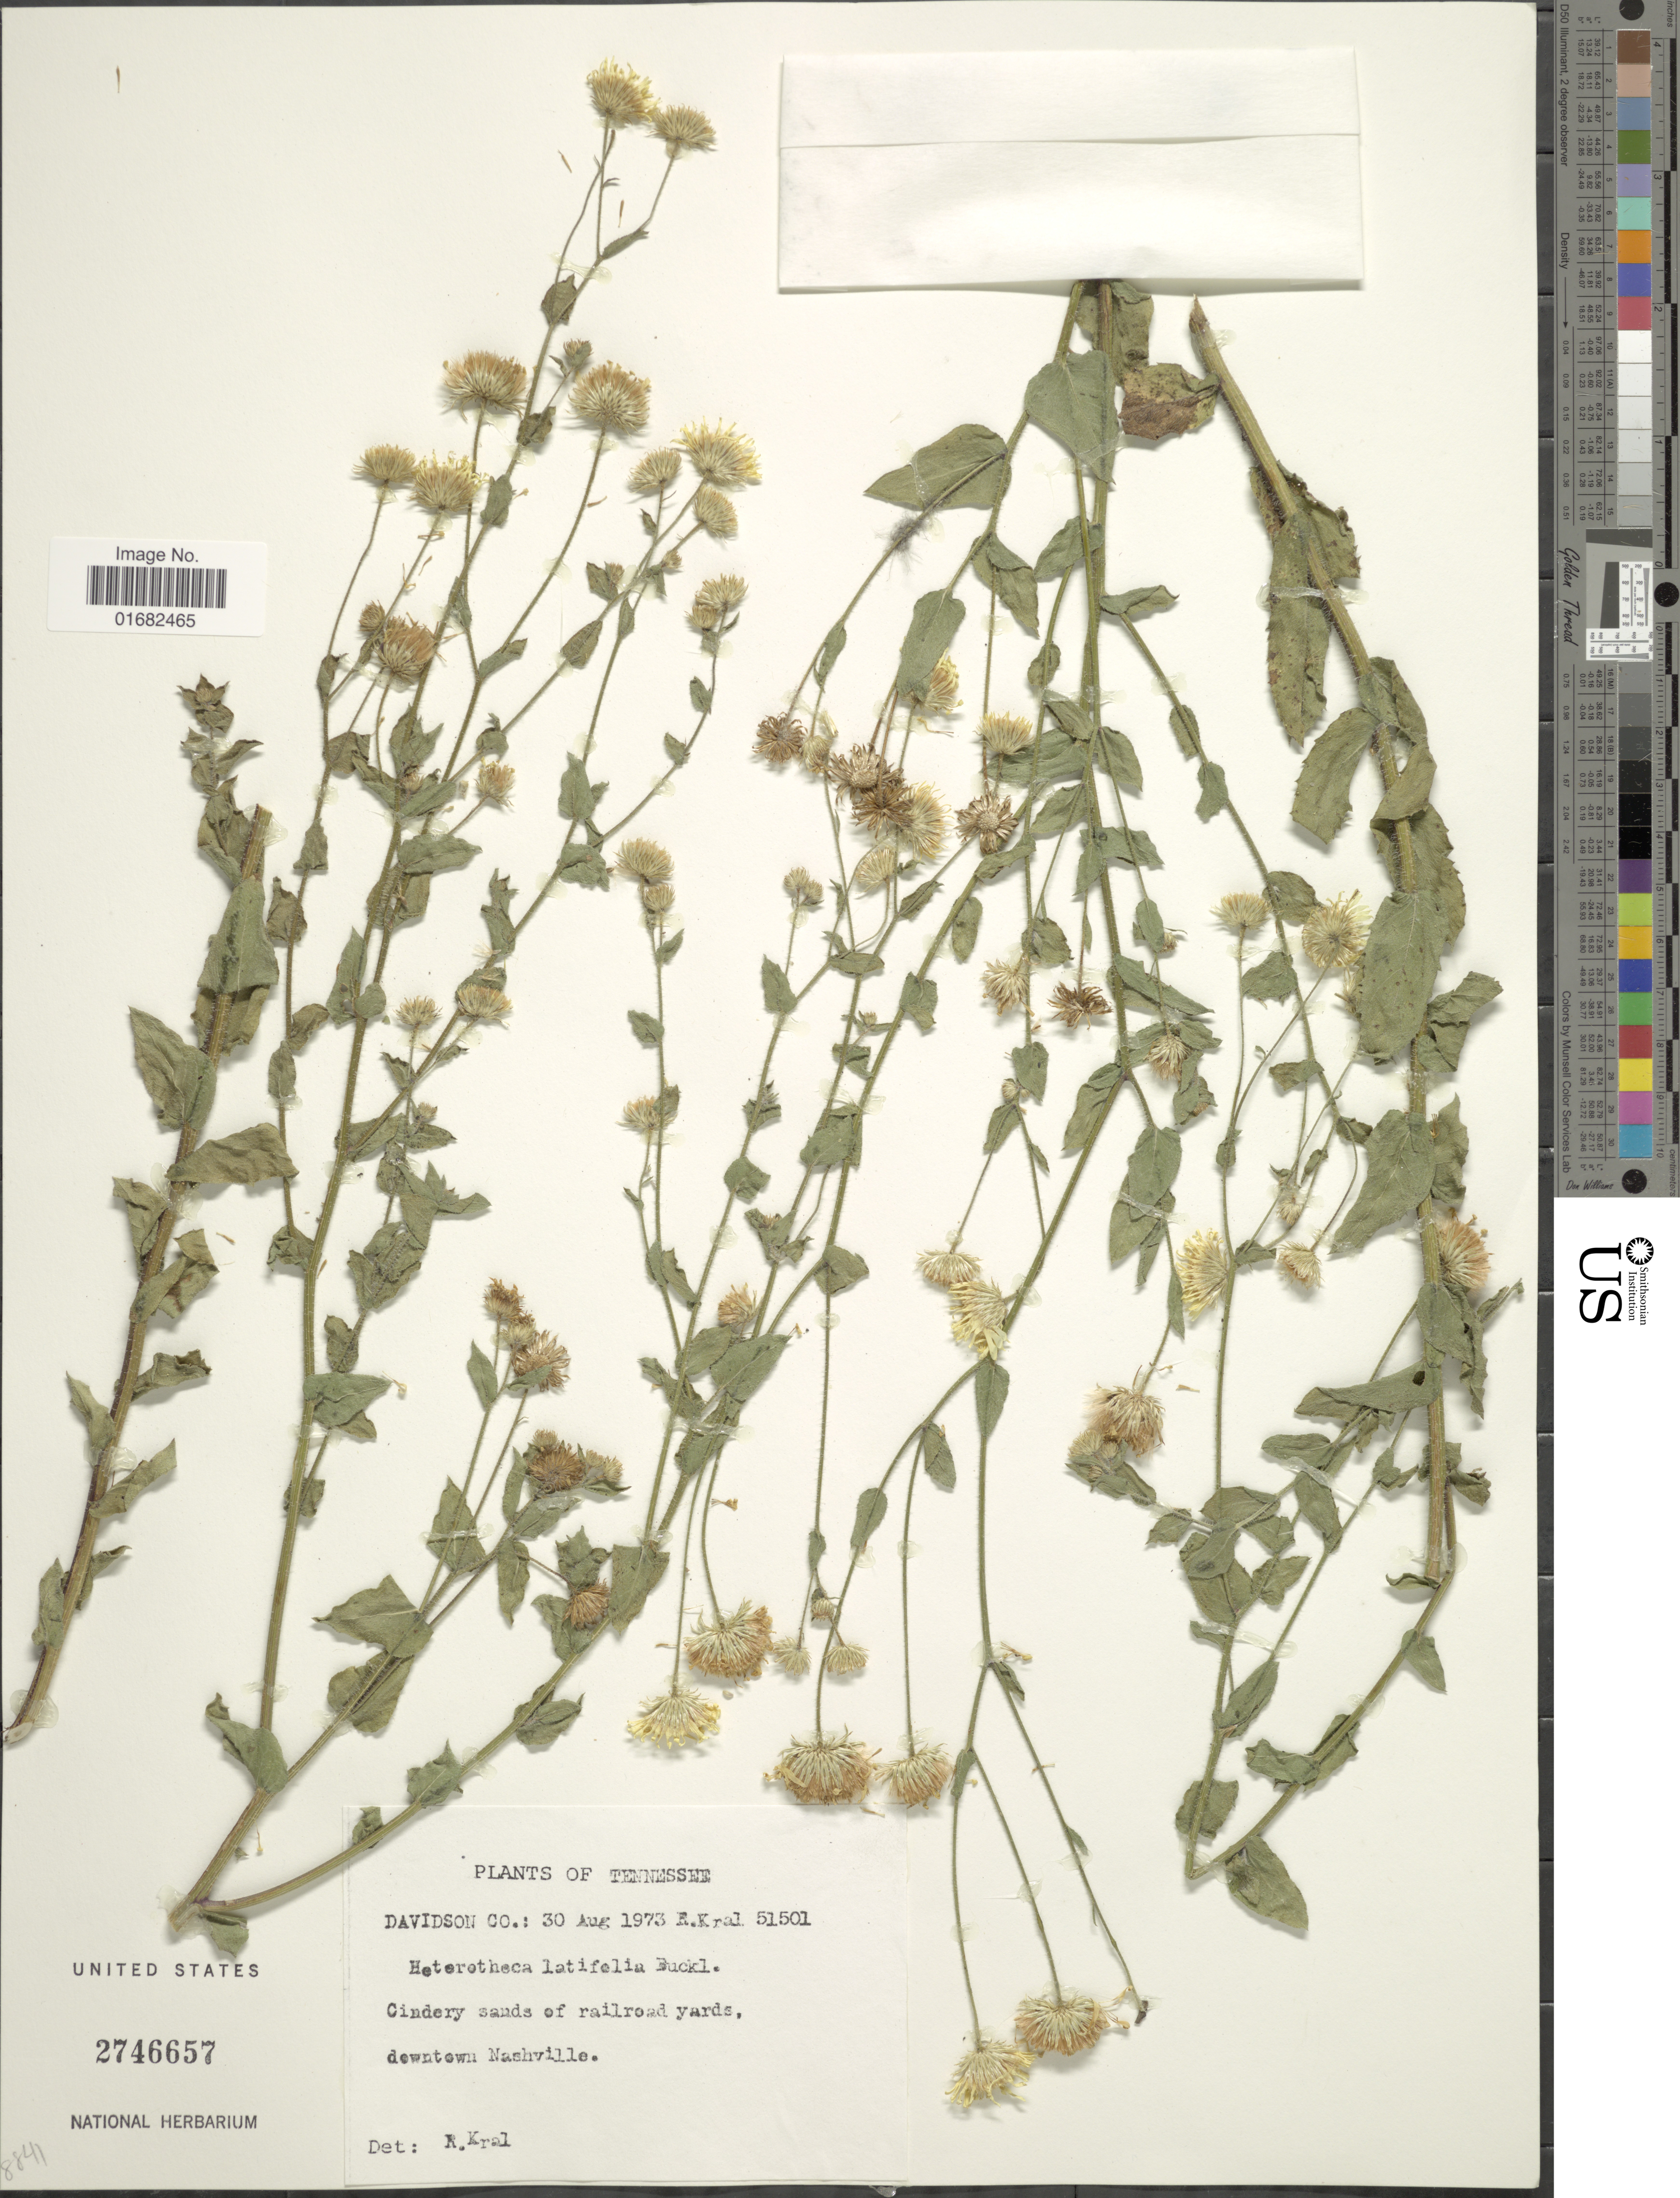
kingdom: Plantae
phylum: Tracheophyta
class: Magnoliopsida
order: Asterales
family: Asteraceae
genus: Heterotheca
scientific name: Heterotheca latifolia var. latifolia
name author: Buckley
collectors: R. Kral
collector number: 51501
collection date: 1973-08-30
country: United States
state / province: Tennessee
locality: Davidson Co.: downtown Nashville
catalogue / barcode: US 2746657